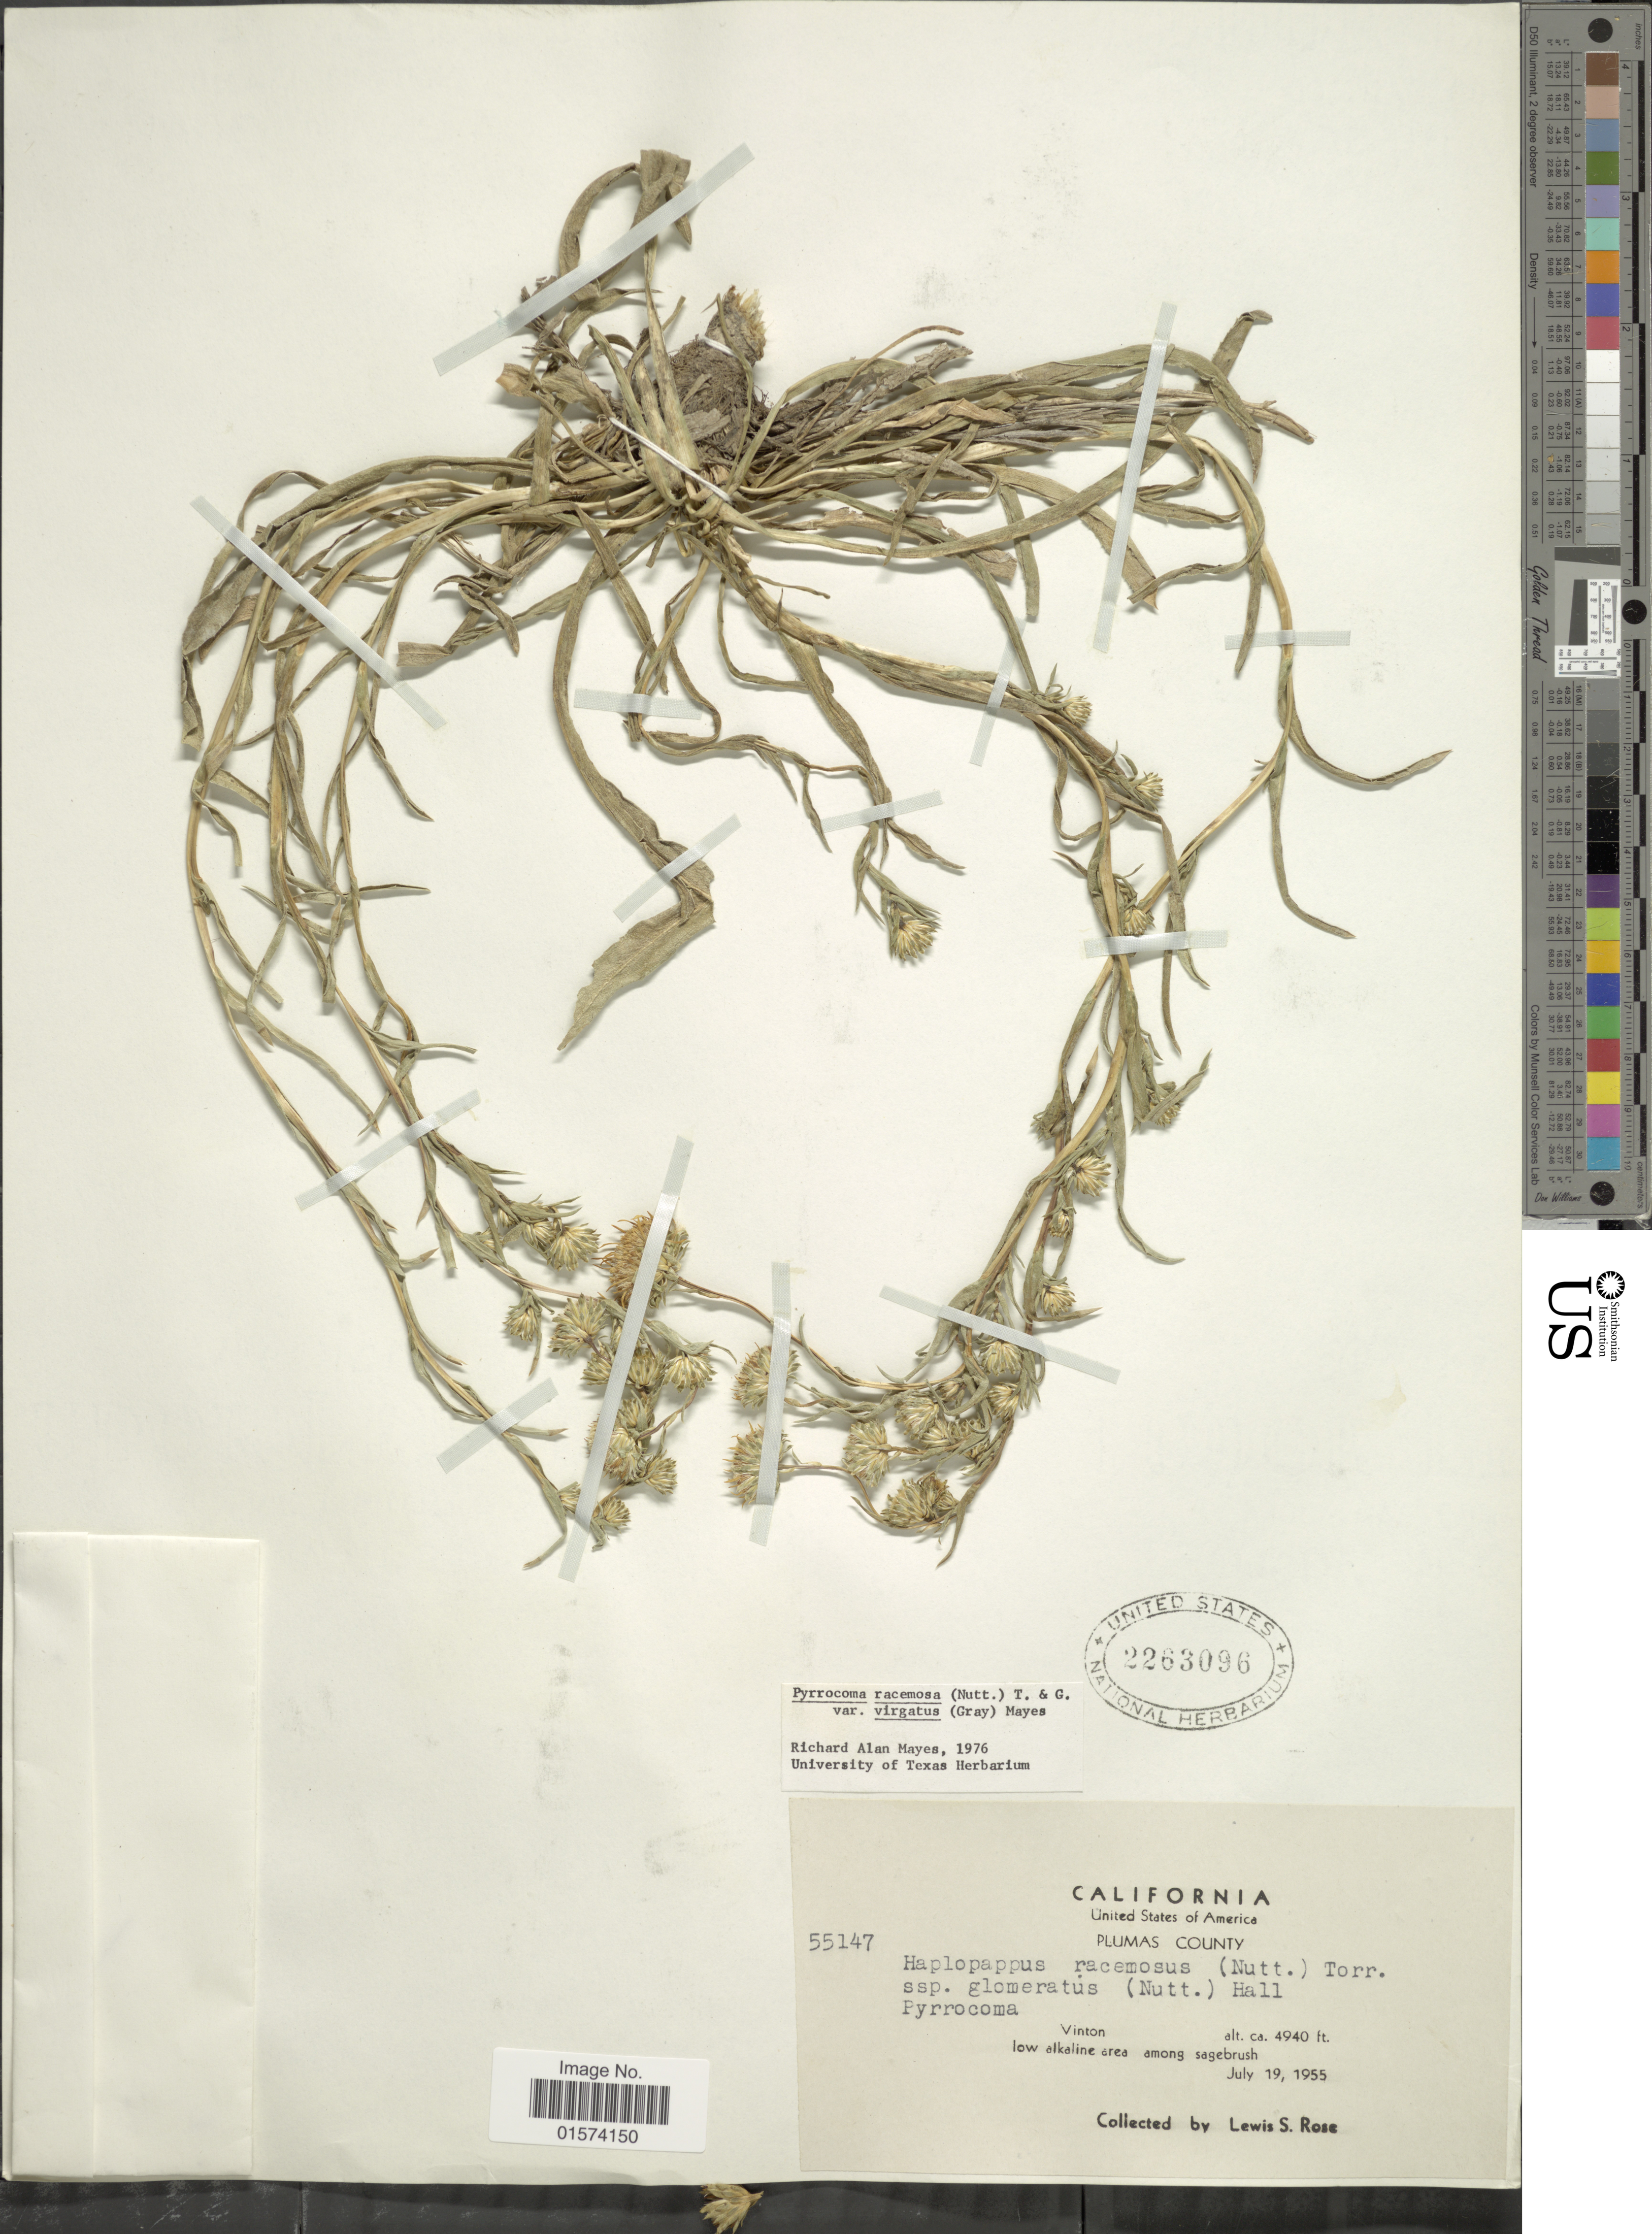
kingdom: Plantae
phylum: Tracheophyta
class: Magnoliopsida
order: Asterales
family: Asteraceae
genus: Pyrrocoma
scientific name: Pyrrocoma racemosa var. virgata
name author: Mayes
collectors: L. S. Rose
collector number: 55147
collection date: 1985-07-19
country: United States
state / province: California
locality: Vinton low alkaline area among sagebrush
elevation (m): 1506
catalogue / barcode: US 2263096